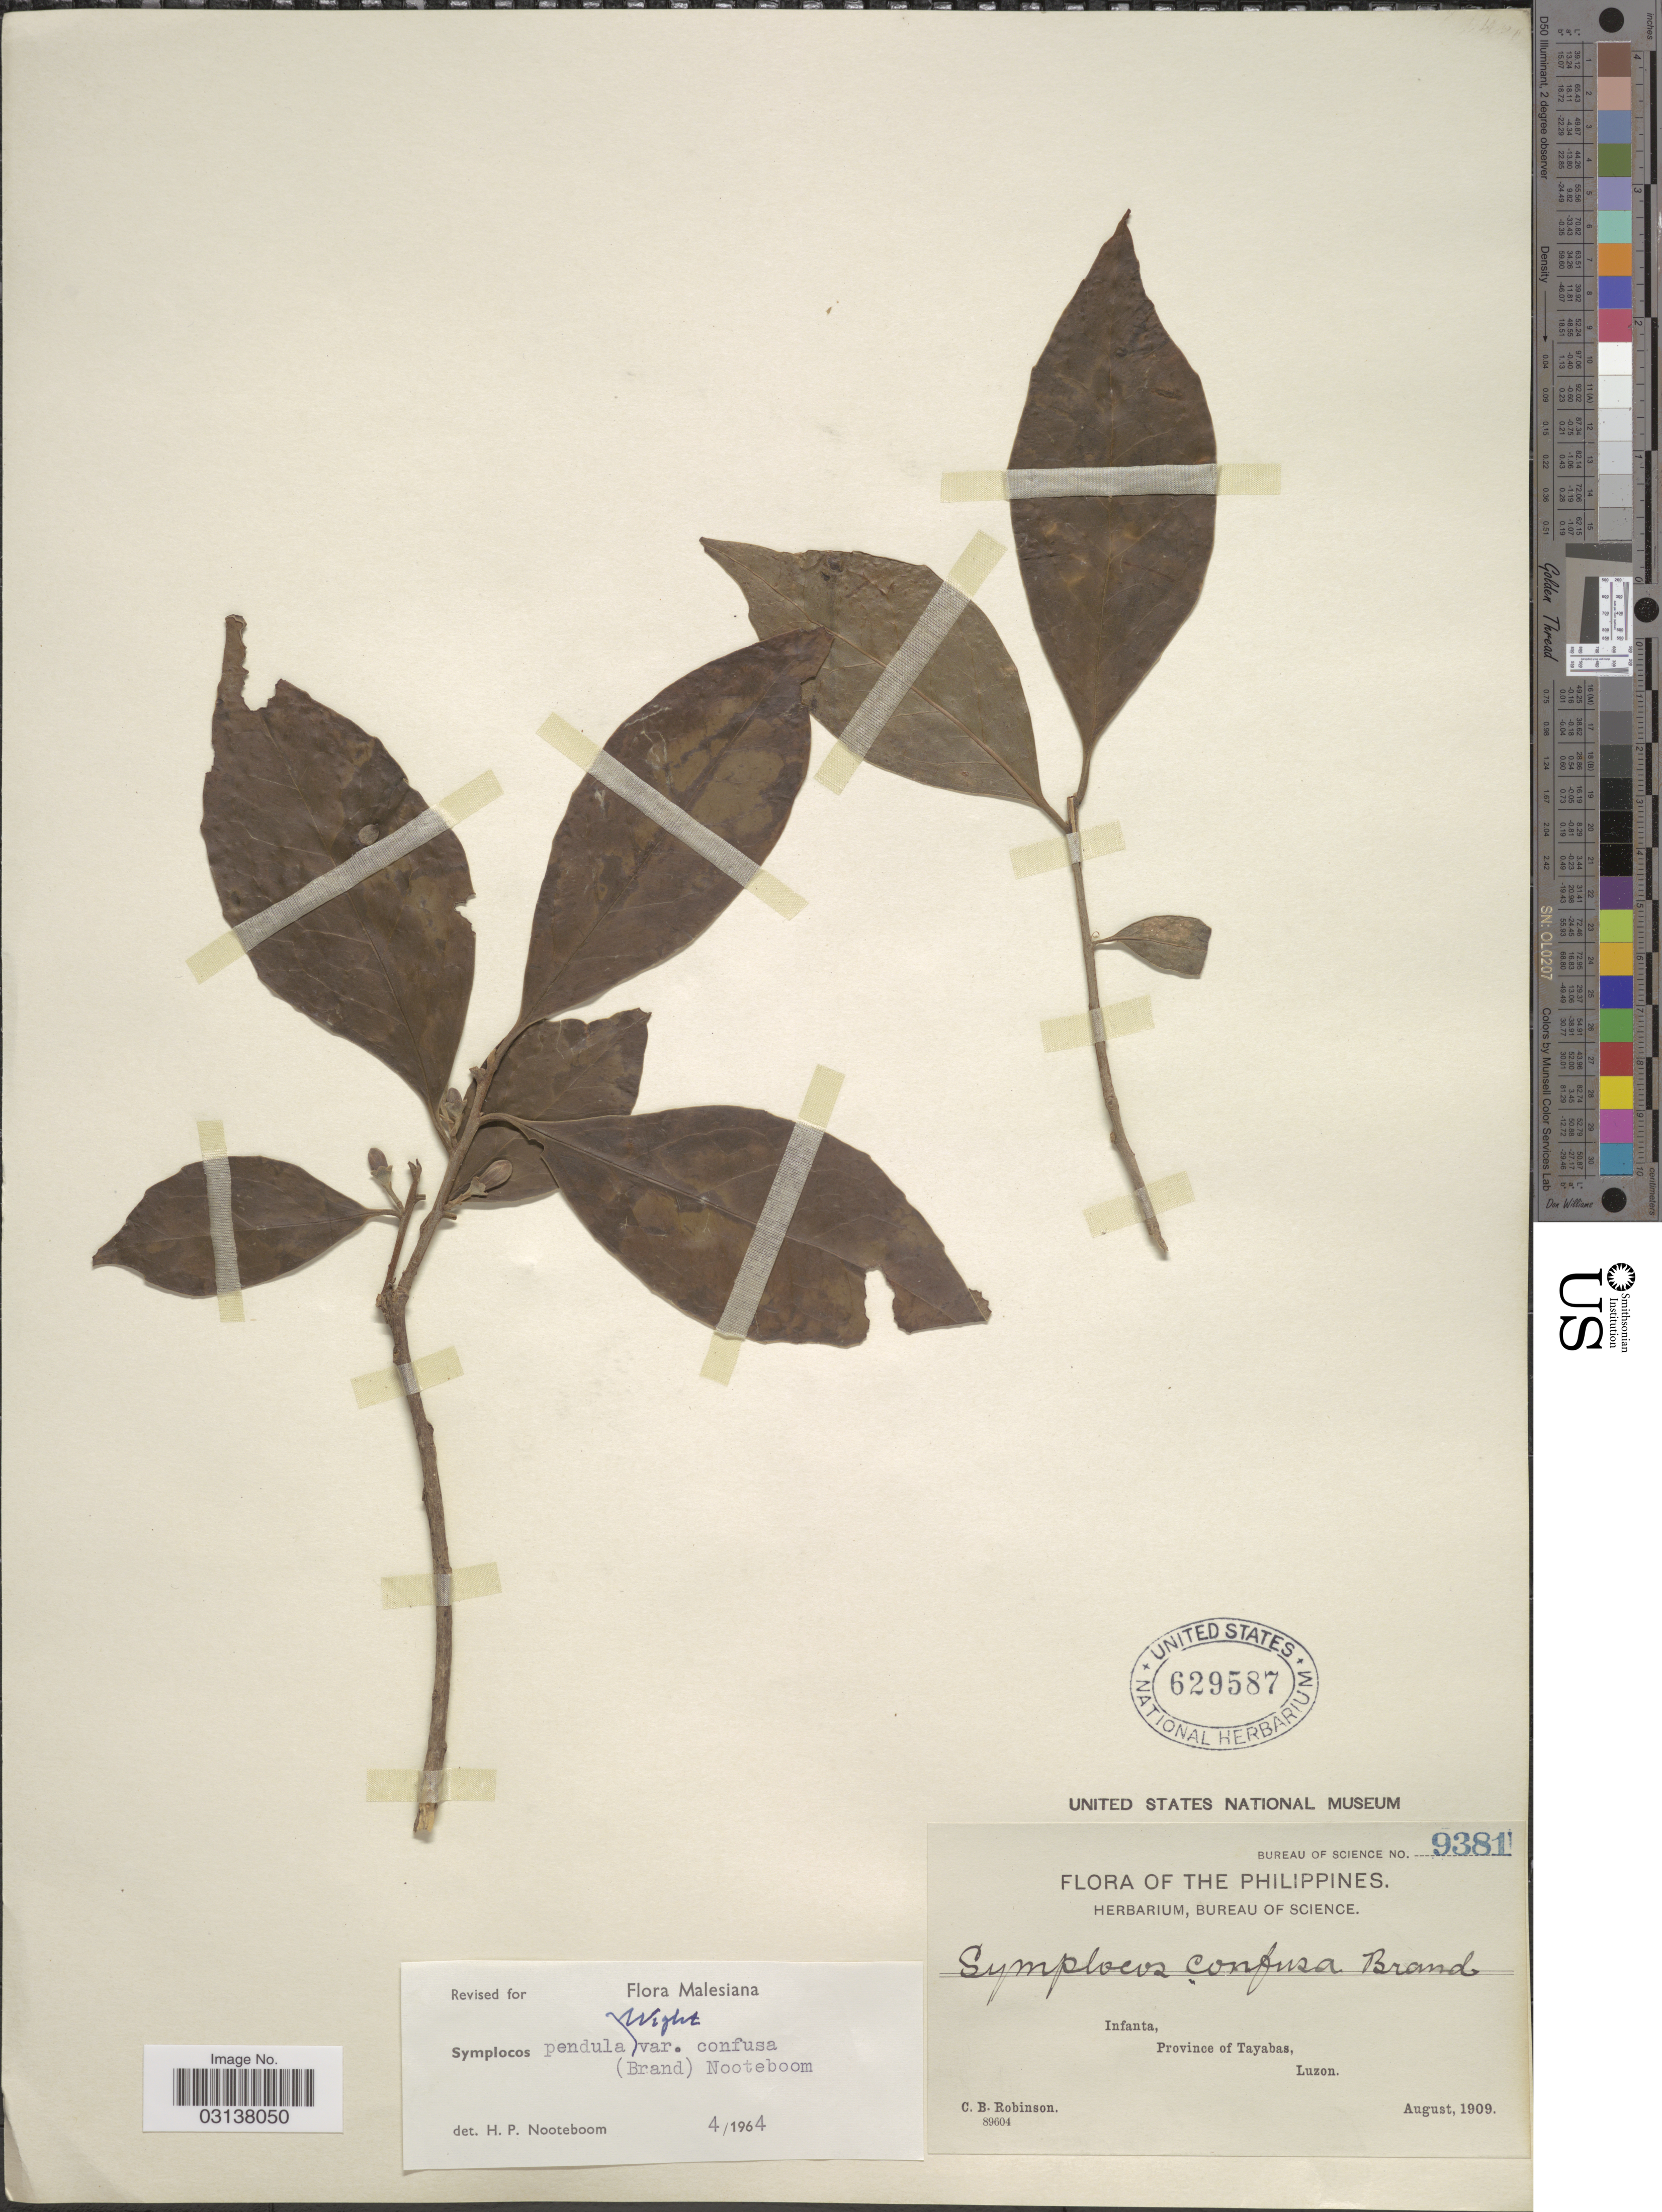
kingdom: Plantae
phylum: Tracheophyta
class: Magnoliopsida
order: Ericales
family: Symplocaceae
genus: Cordyloblaste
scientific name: Cordyloblaste pendula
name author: (Wight) Alston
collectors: C. Robinson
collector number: Bureau of Science 9381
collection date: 1909-08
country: Philippines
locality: The Philippines. Infata, Province of Tayabas, Luzon.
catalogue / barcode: US 629587